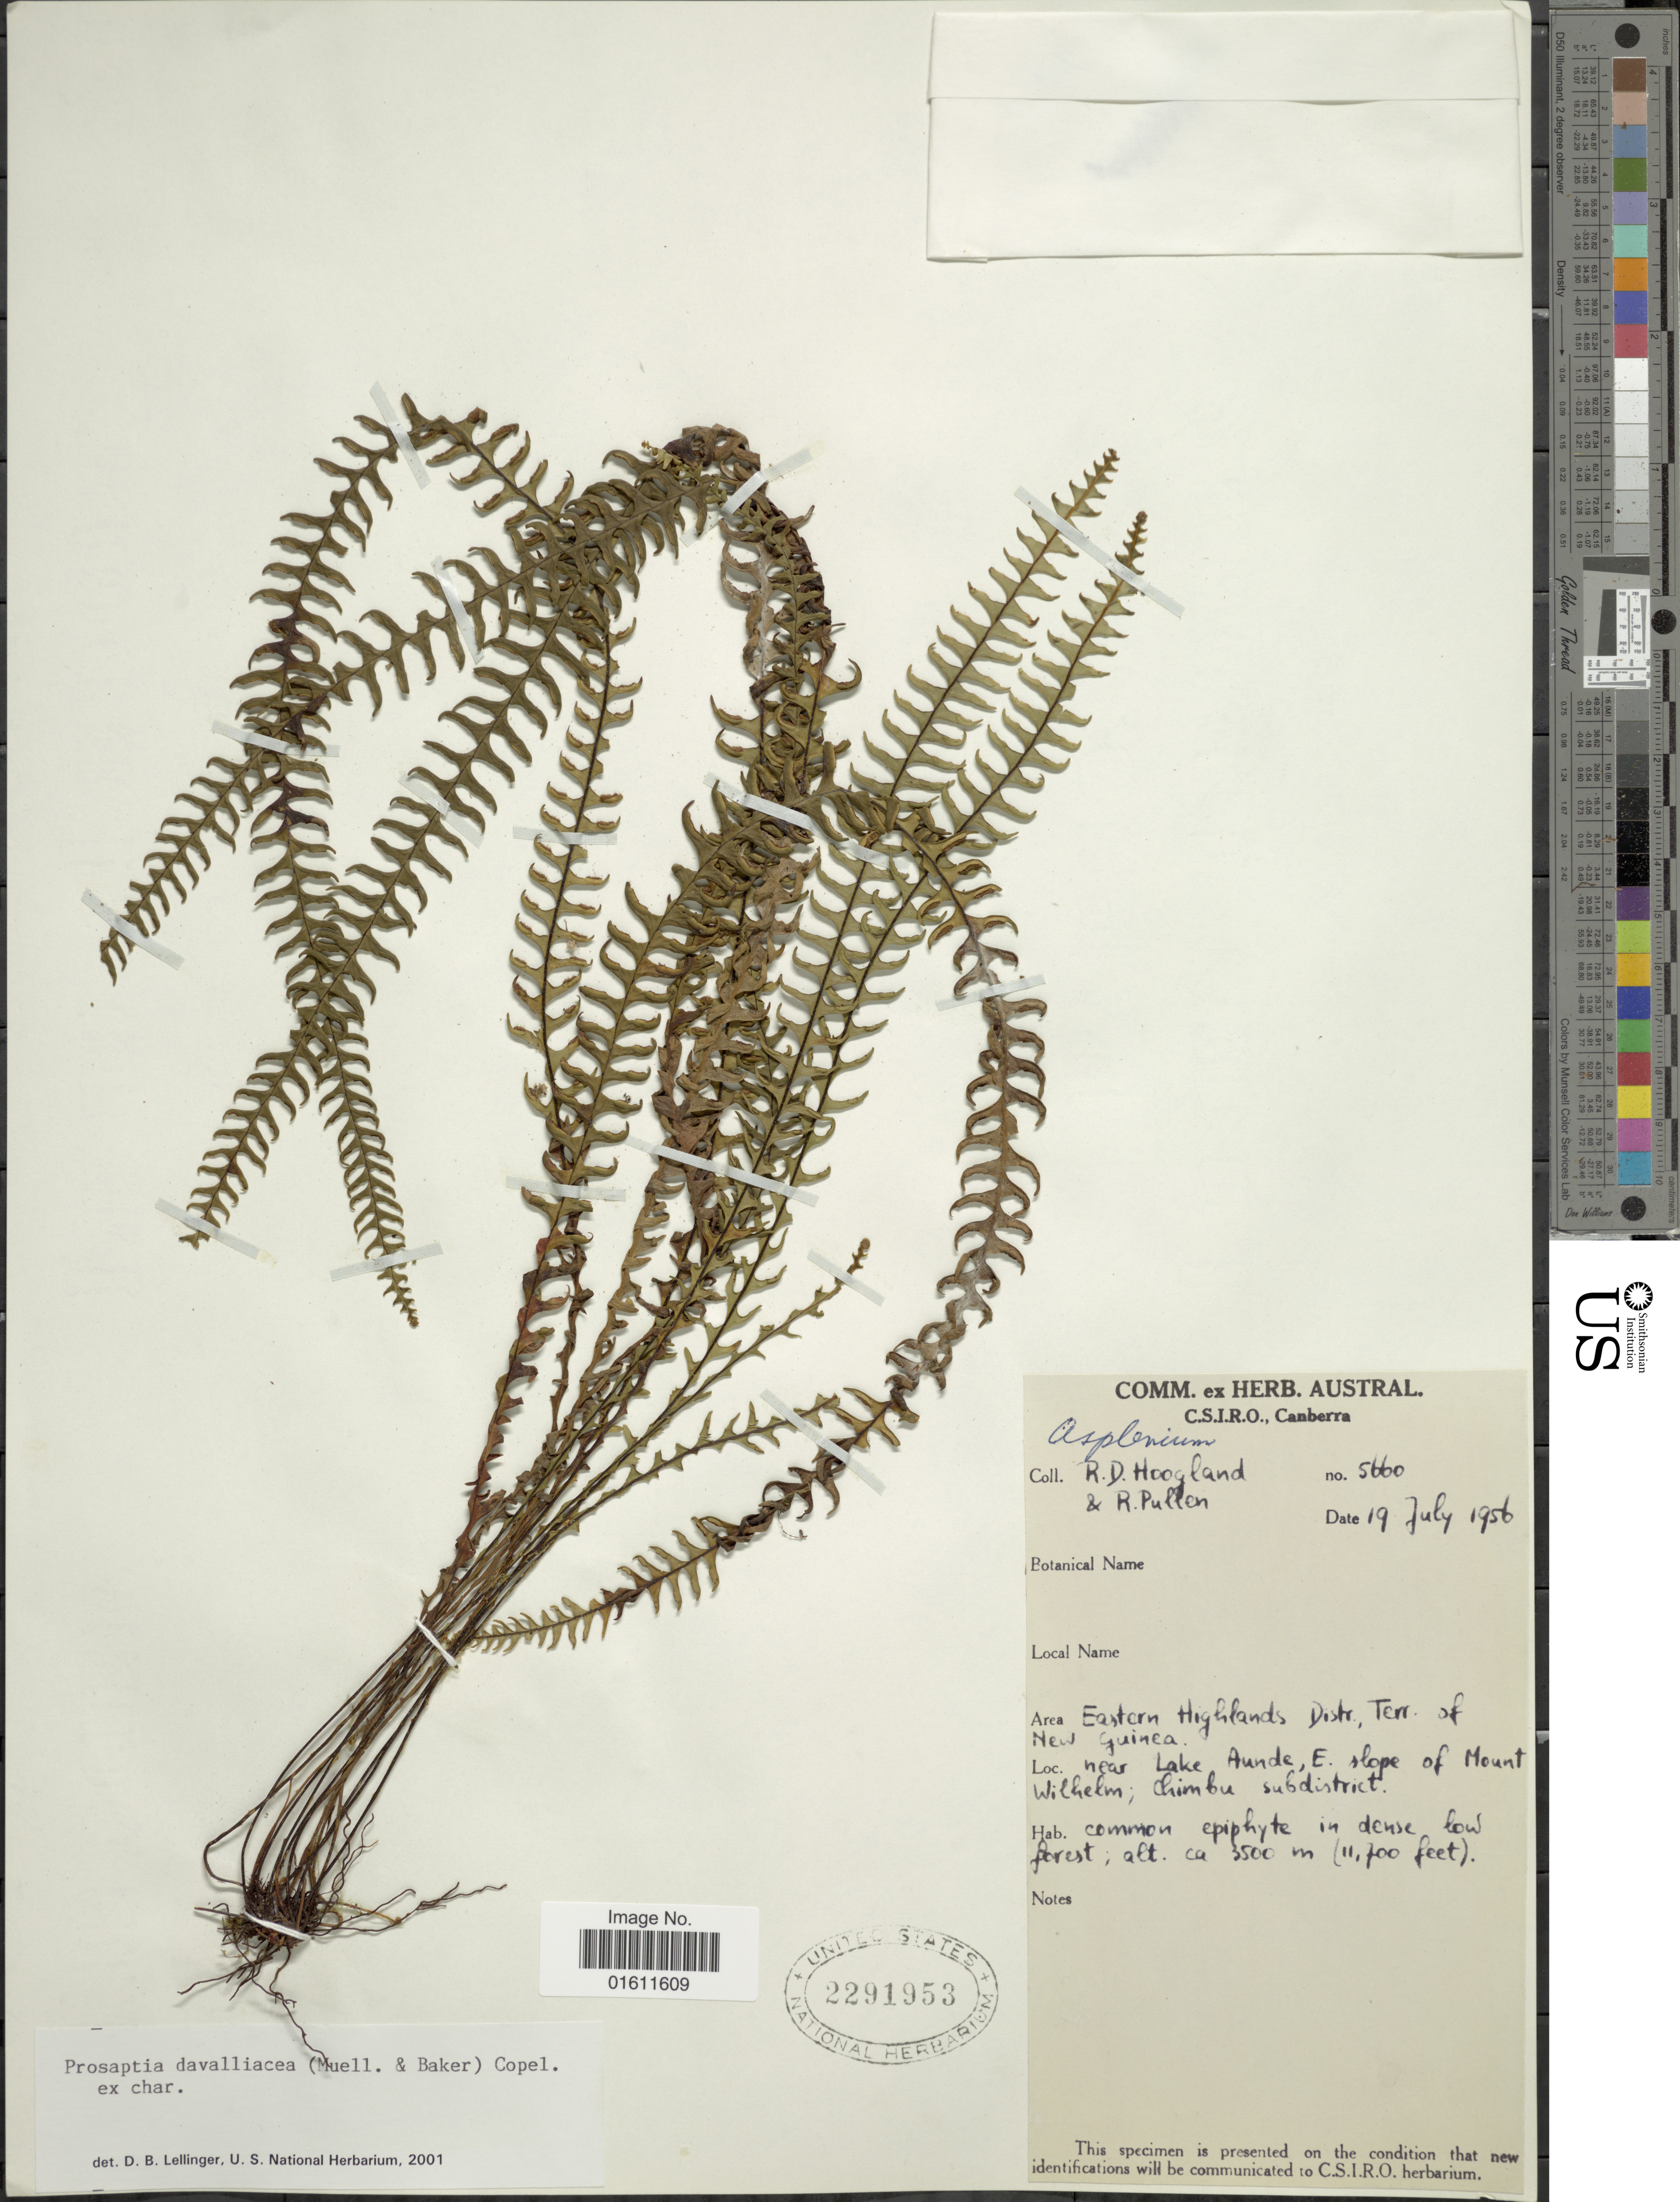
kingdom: Plantae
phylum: Tracheophyta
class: Polypodiopsida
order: Polypodiales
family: Polypodiaceae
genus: Prosaptia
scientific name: Prosaptia davalliacea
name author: (F. Muell. & Baker) Copel.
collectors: R. D. Hoogland & R. Pullen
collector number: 5660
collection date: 1956-07-19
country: Papua New Guinea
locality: Eastern Highlands District, Terr. of New Guinea, near Lake Aunde, E. slope of Mount Wilhelm, Chimbu subdistrict.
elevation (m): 3500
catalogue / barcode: US 2291953